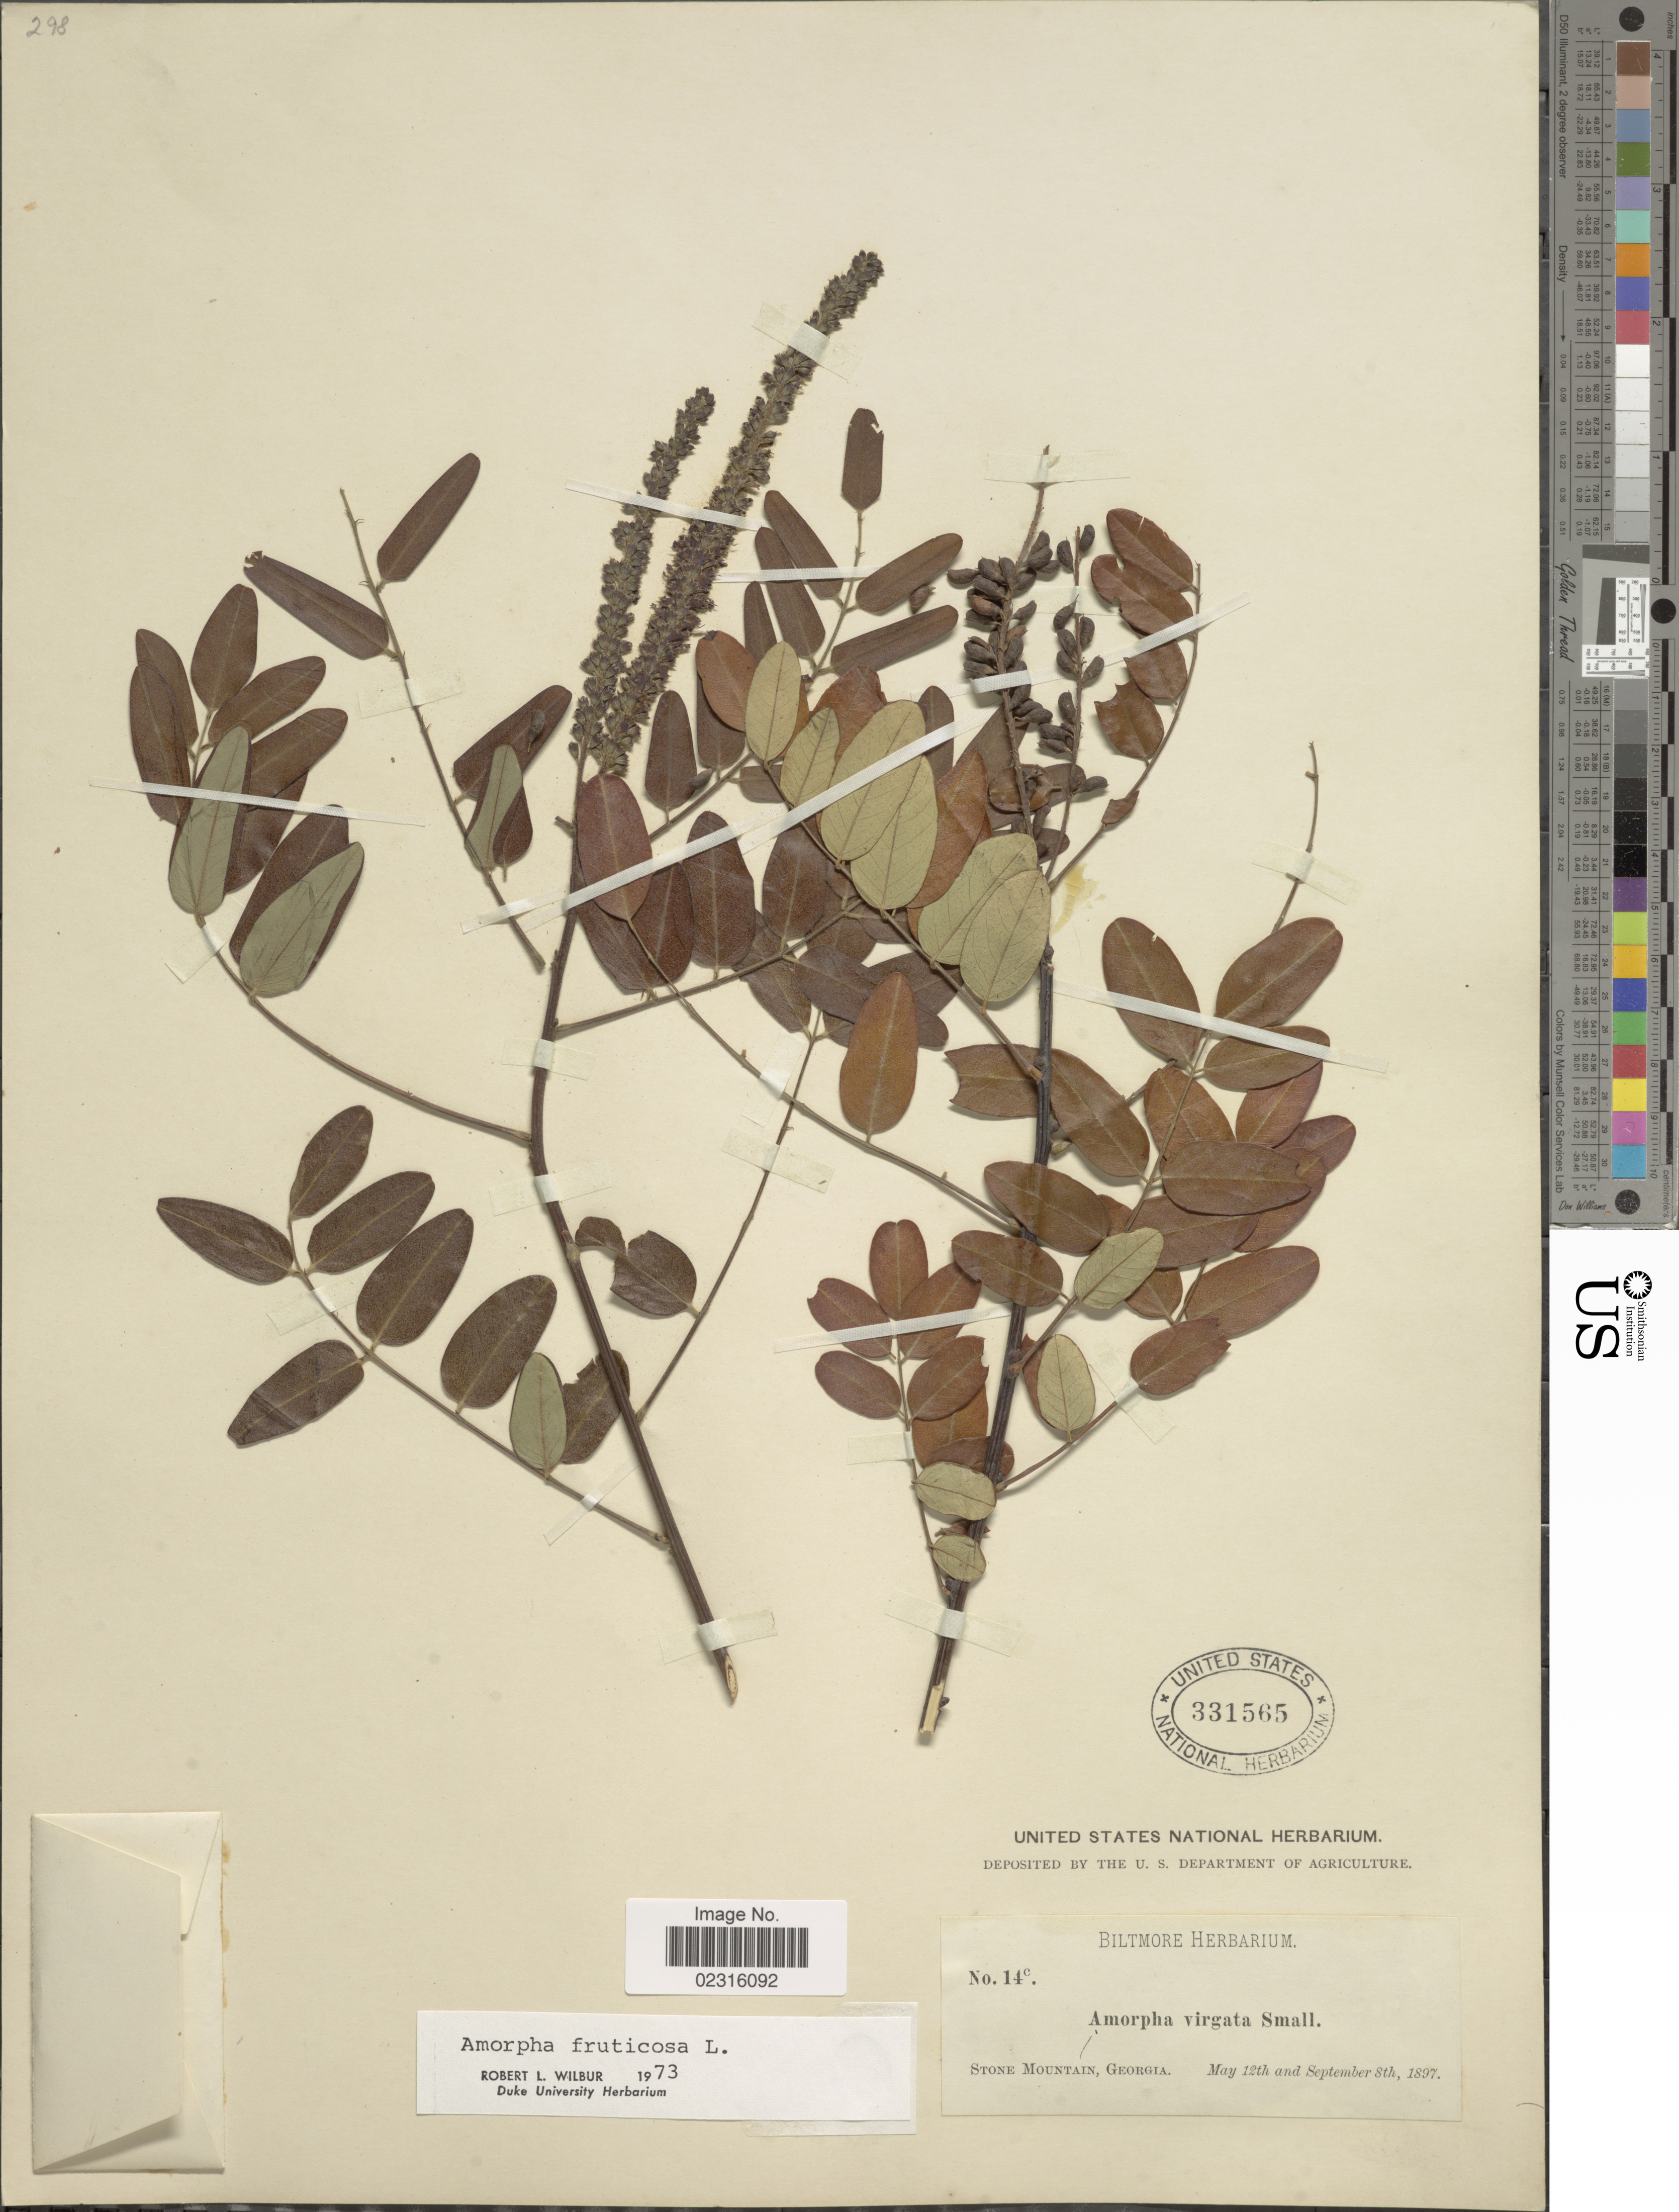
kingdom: Plantae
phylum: Tracheophyta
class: Magnoliopsida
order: Fabales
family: Fabaceae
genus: Amorpha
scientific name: Amorpha fruticosa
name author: L.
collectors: ex herb. Biltmore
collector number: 14c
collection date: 1897-05-14/1897-09-08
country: United States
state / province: Georgia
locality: Stone Mountain.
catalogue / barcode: US 331565